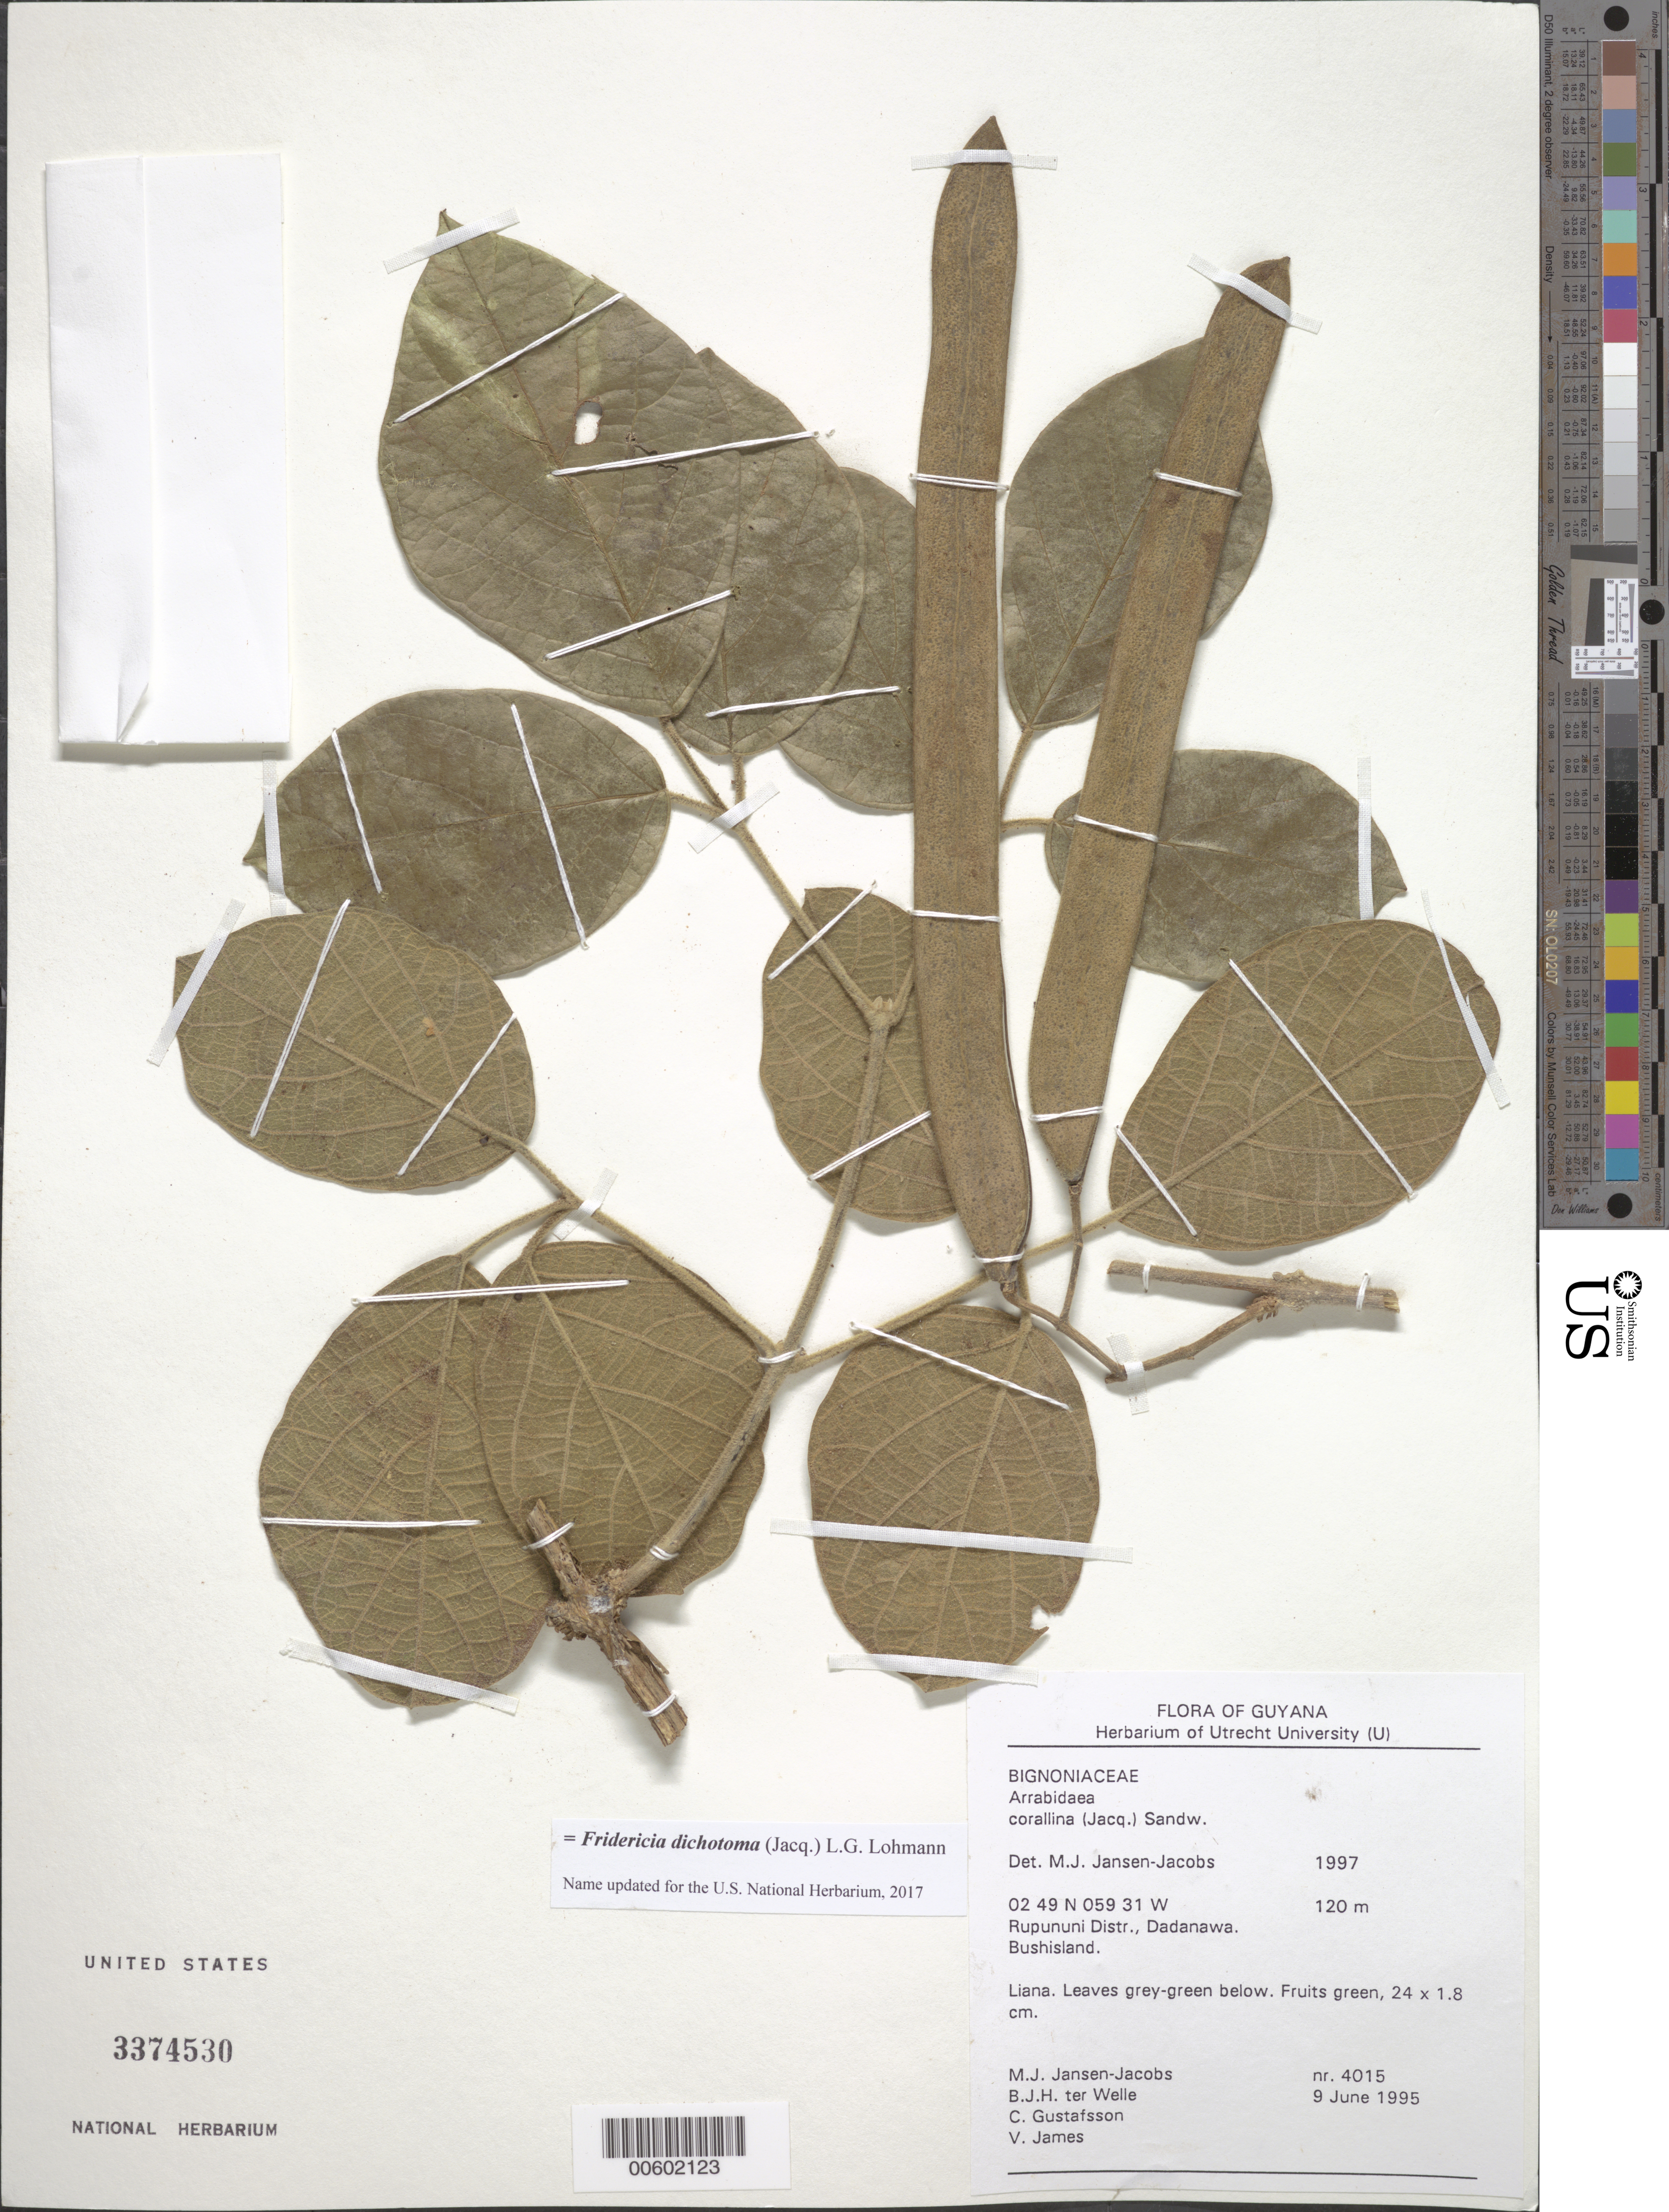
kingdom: Plantae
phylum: Tracheophyta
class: Magnoliopsida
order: Lamiales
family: Bignoniaceae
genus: Arrabidaea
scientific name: Arrabidaea corallina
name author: (Jacq.) Sandwith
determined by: Jansen-Jacobs, M. J., (U), Nationaal Herbarium Nederland, Utrecht University branch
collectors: M. J. Jansen-Jacobs, B. Welle, C. G. Gustafsson & V. James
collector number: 4015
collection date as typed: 9-Jun-95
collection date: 1995-06-09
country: Guyana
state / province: U. Takutu-U. Essequibo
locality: Dadanawa, Rupununi River, Rupununi District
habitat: Bushisland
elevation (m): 120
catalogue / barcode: US 3374530